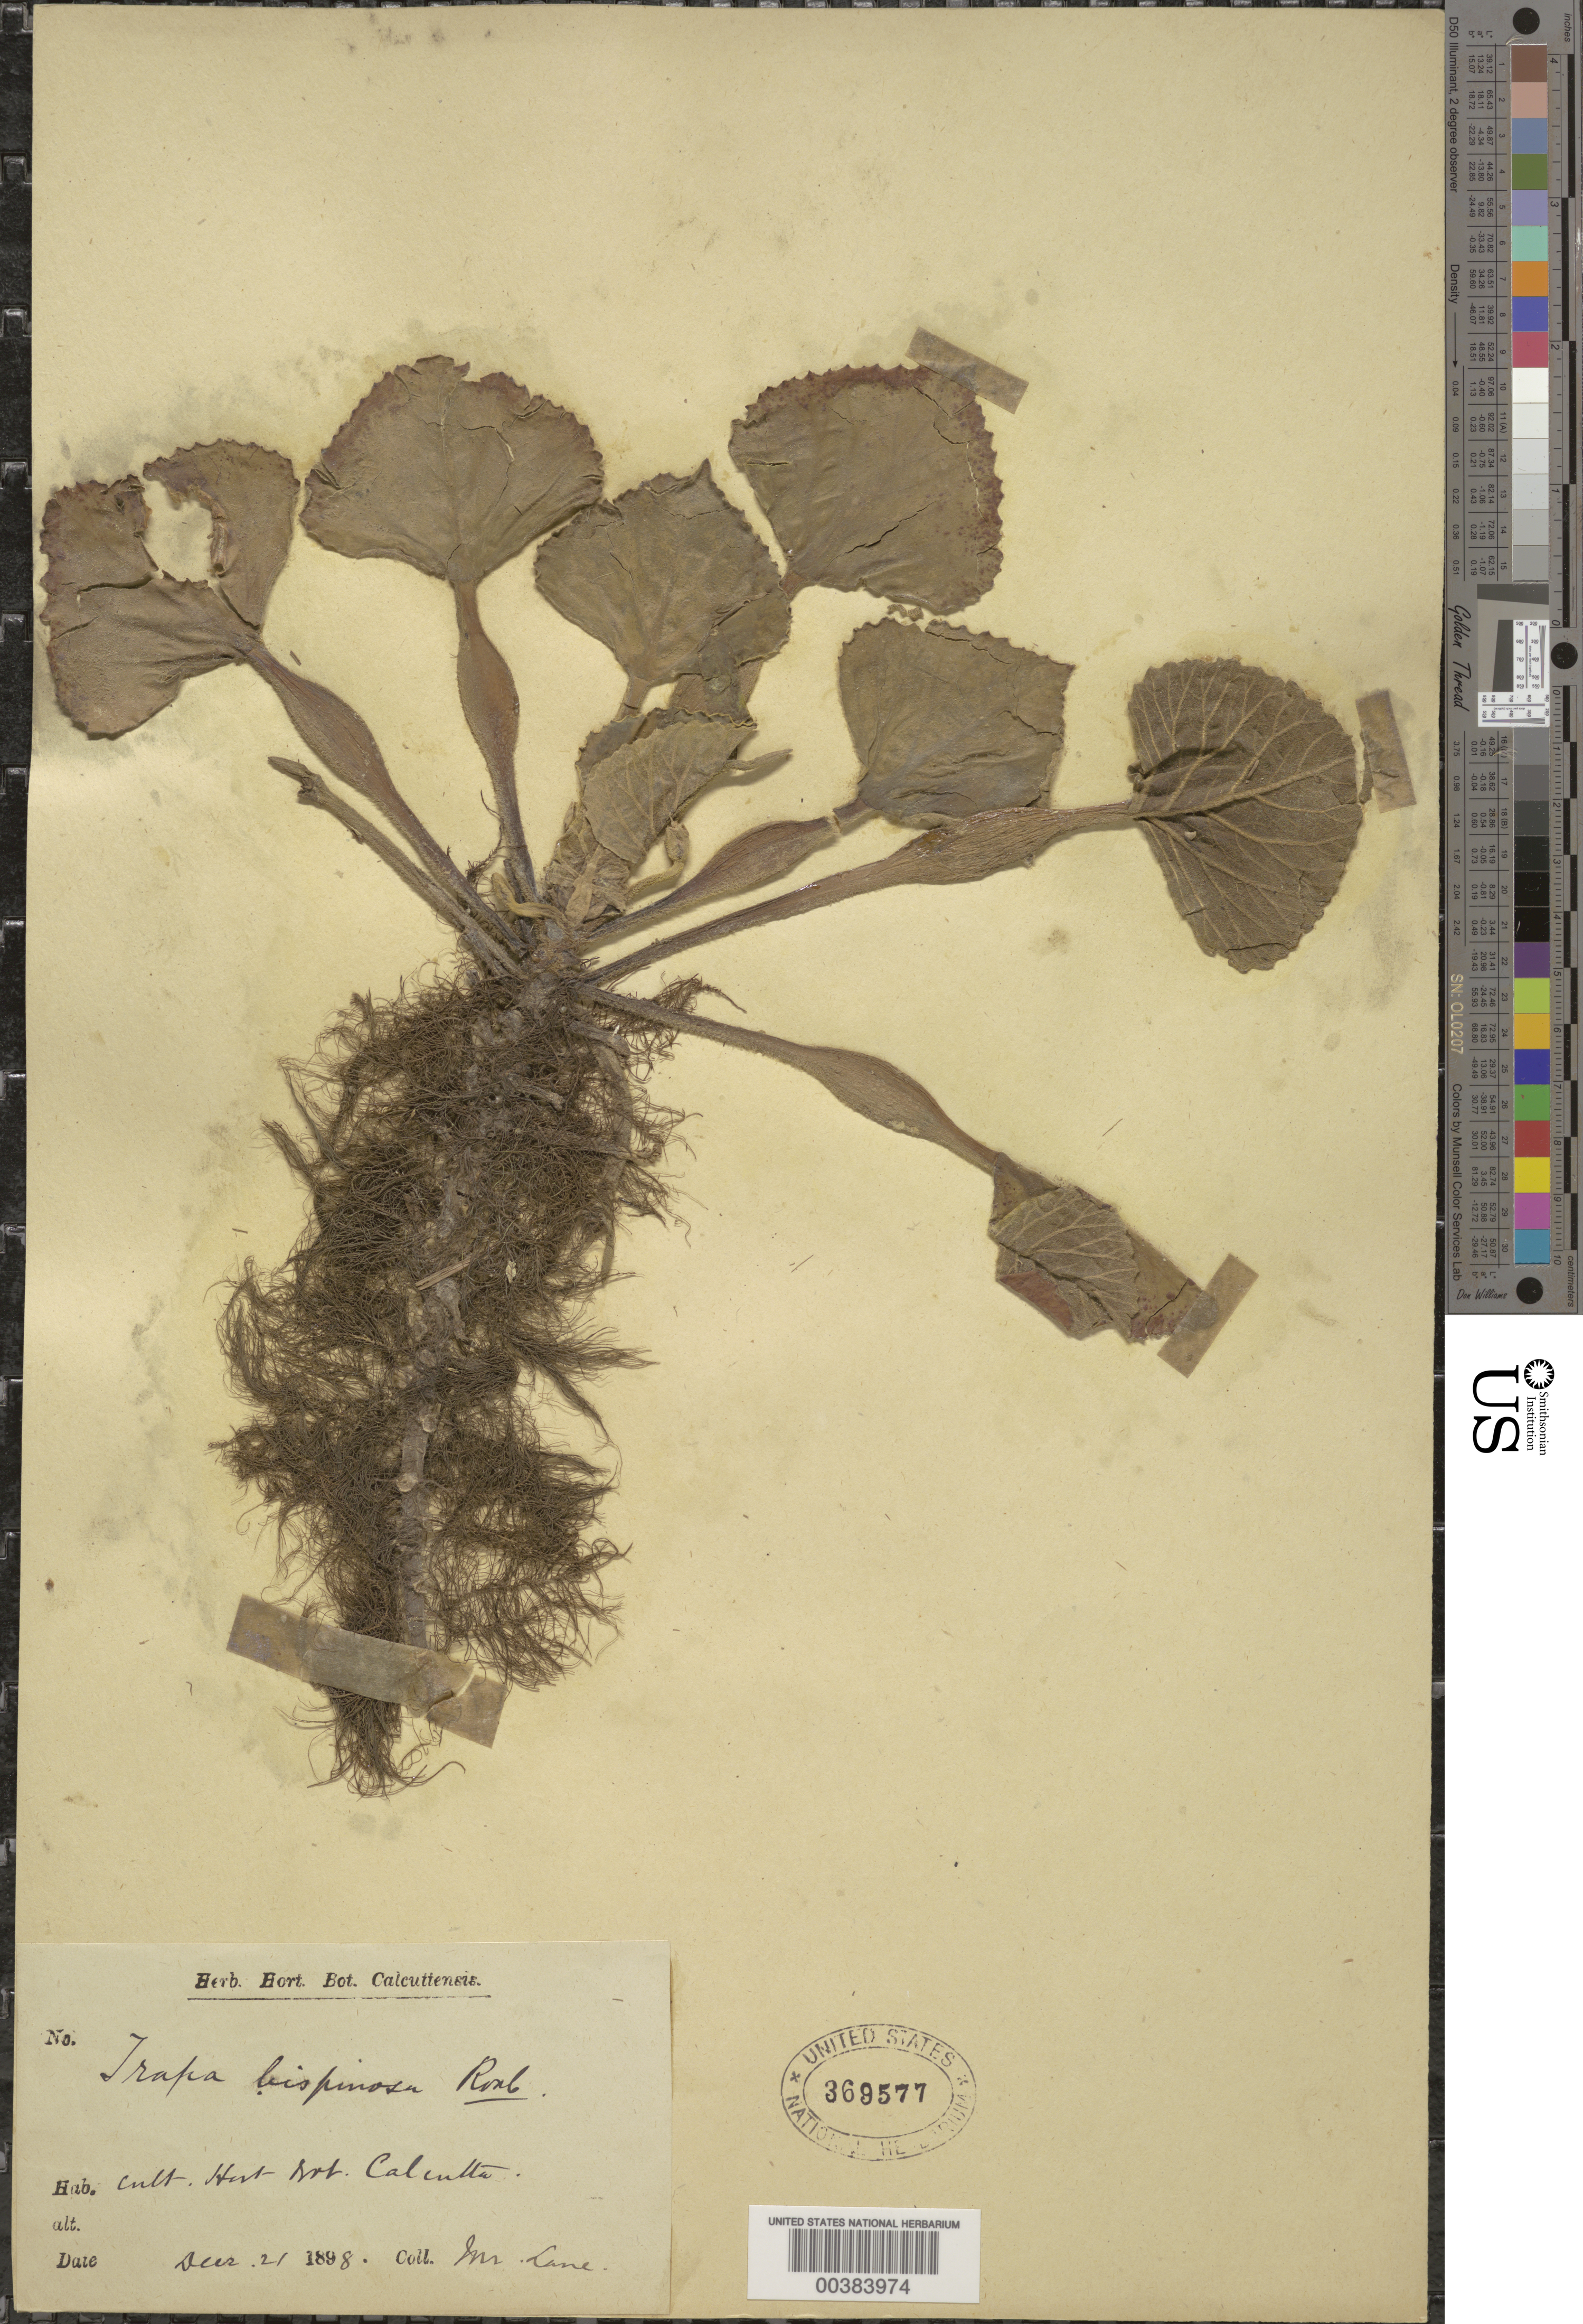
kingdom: Plantae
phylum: Tracheophyta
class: Magnoliopsida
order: Myrtales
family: Lythraceae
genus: Trapa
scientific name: Trapa natans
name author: L.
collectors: Lane, --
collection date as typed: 21 Dec 1898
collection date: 1898-12-21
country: India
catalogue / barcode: US 369577